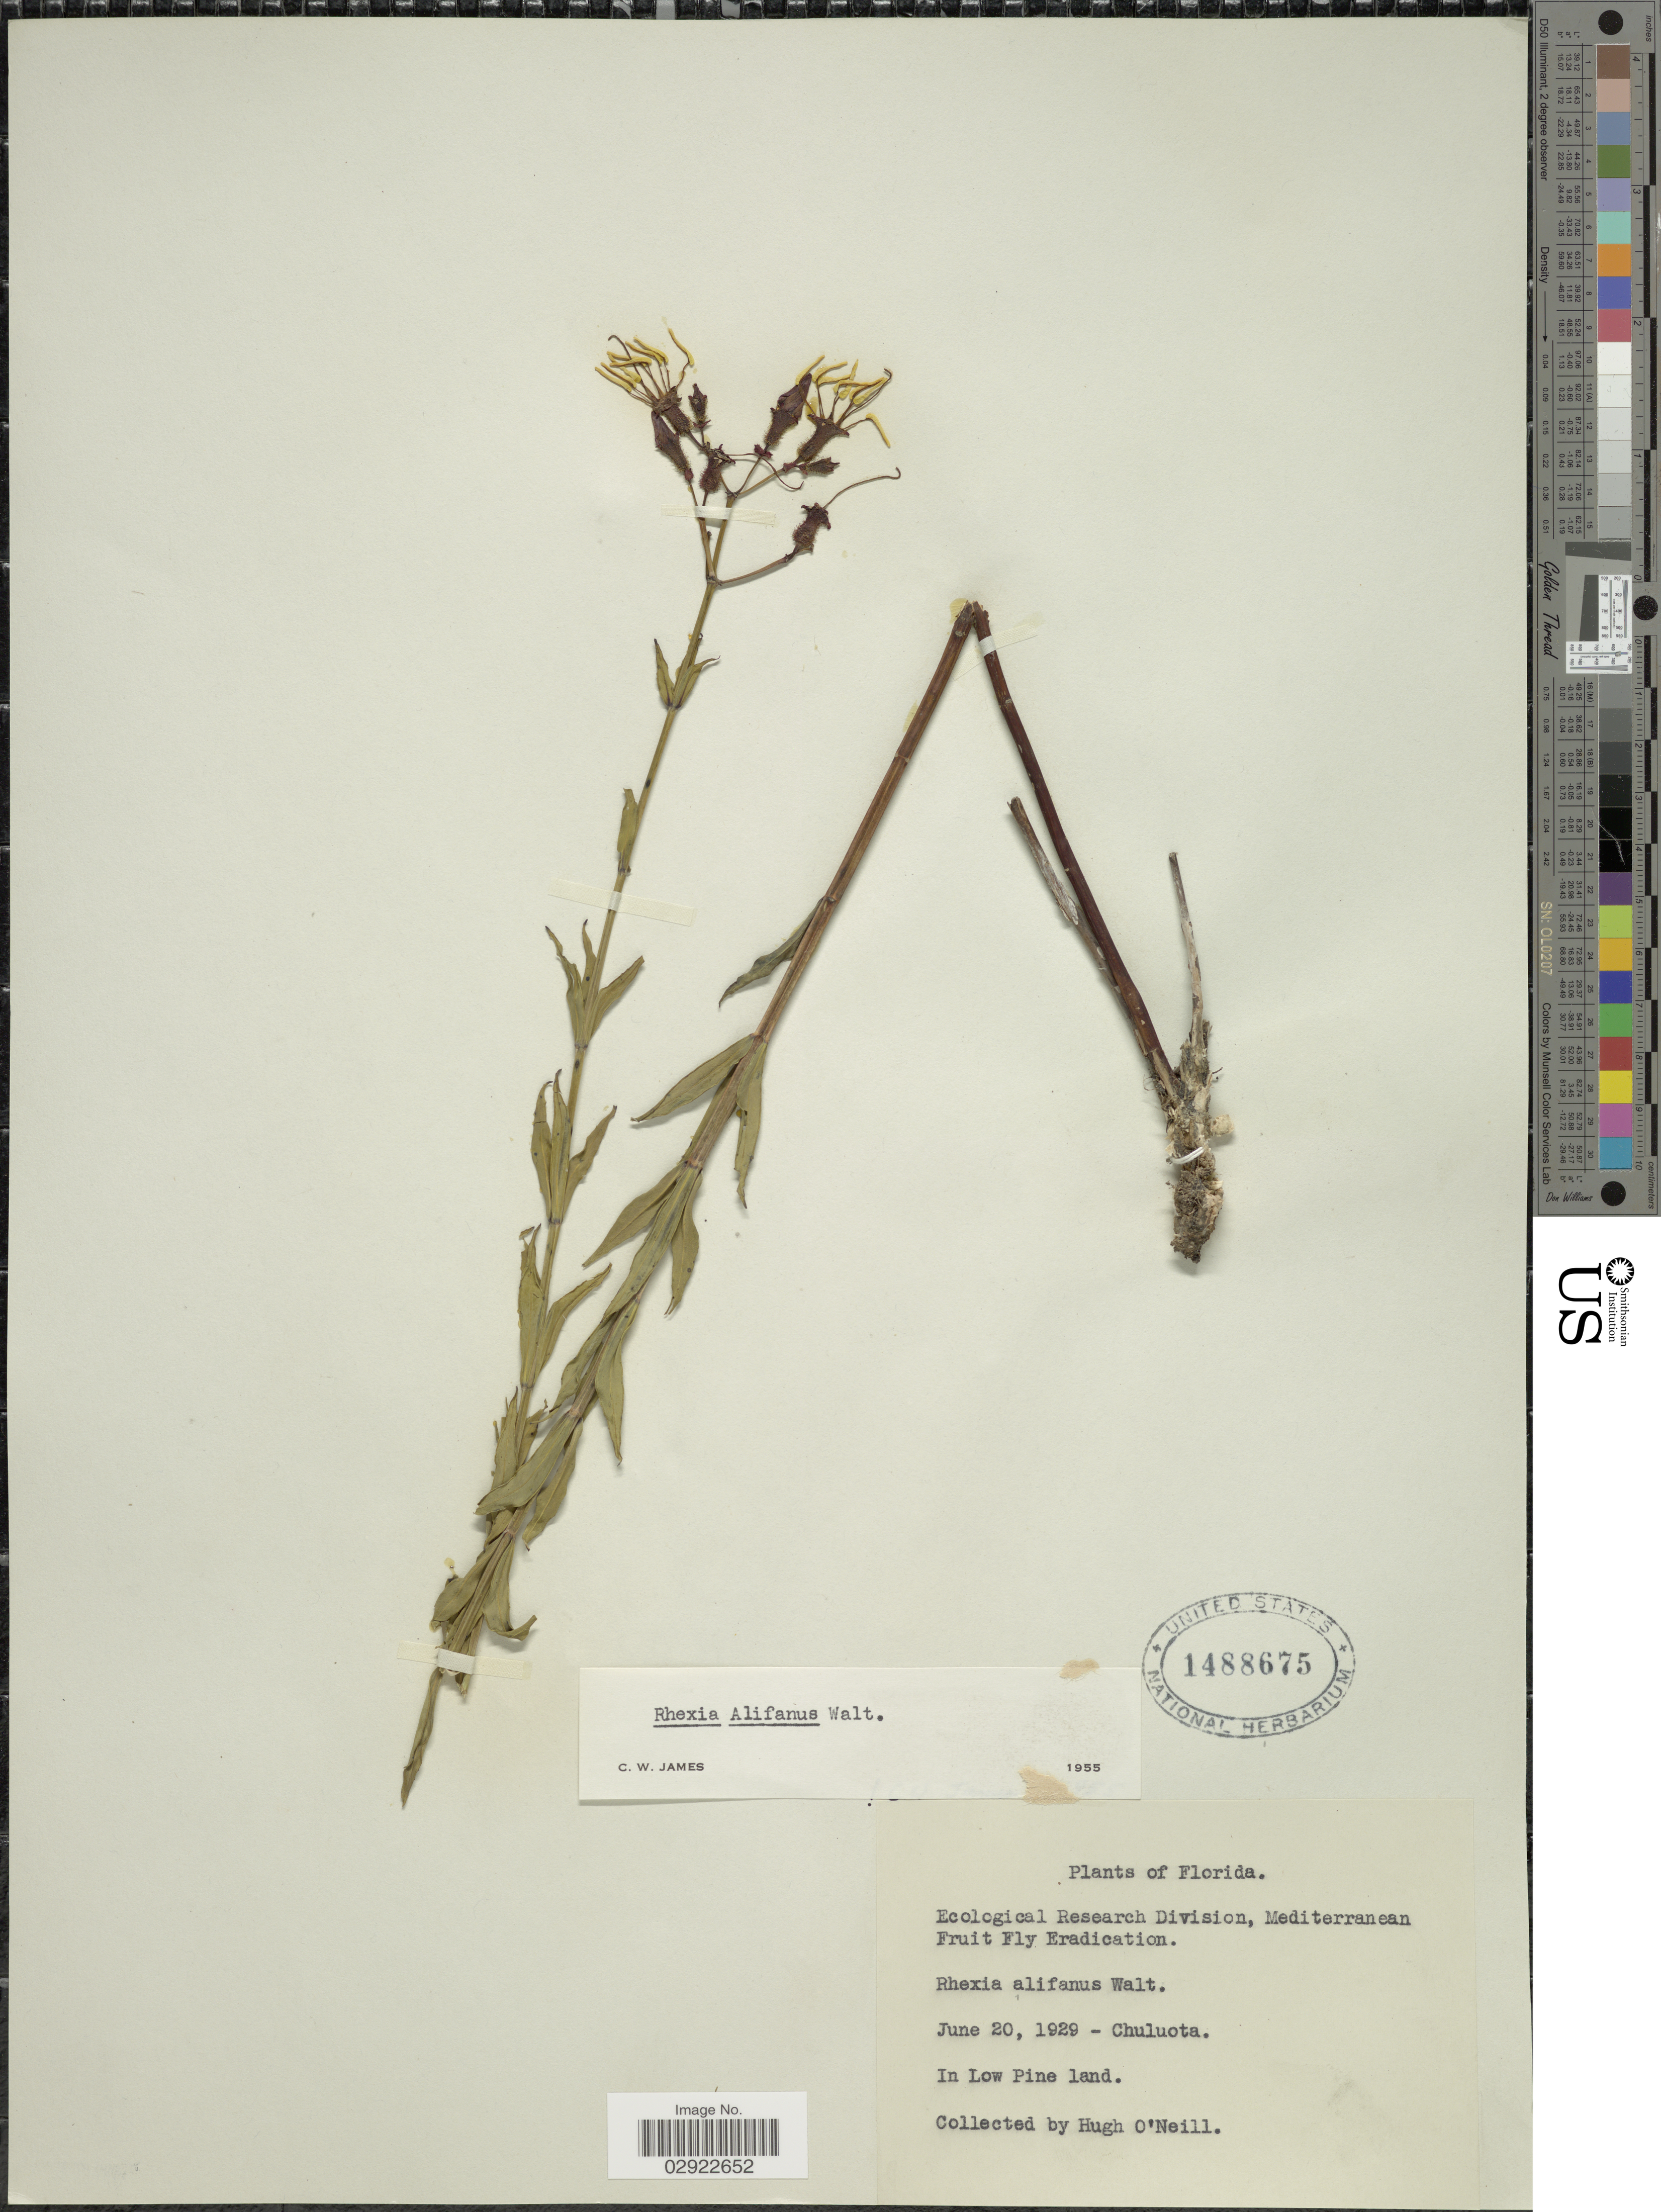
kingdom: Plantae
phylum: Tracheophyta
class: Magnoliopsida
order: Myrtales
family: Melastomataceae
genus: Rhexia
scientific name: Rhexia alifanus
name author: Walter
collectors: H. O'Neill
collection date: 1929-06-20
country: United States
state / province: Florida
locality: Chuluota.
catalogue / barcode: US 1488675